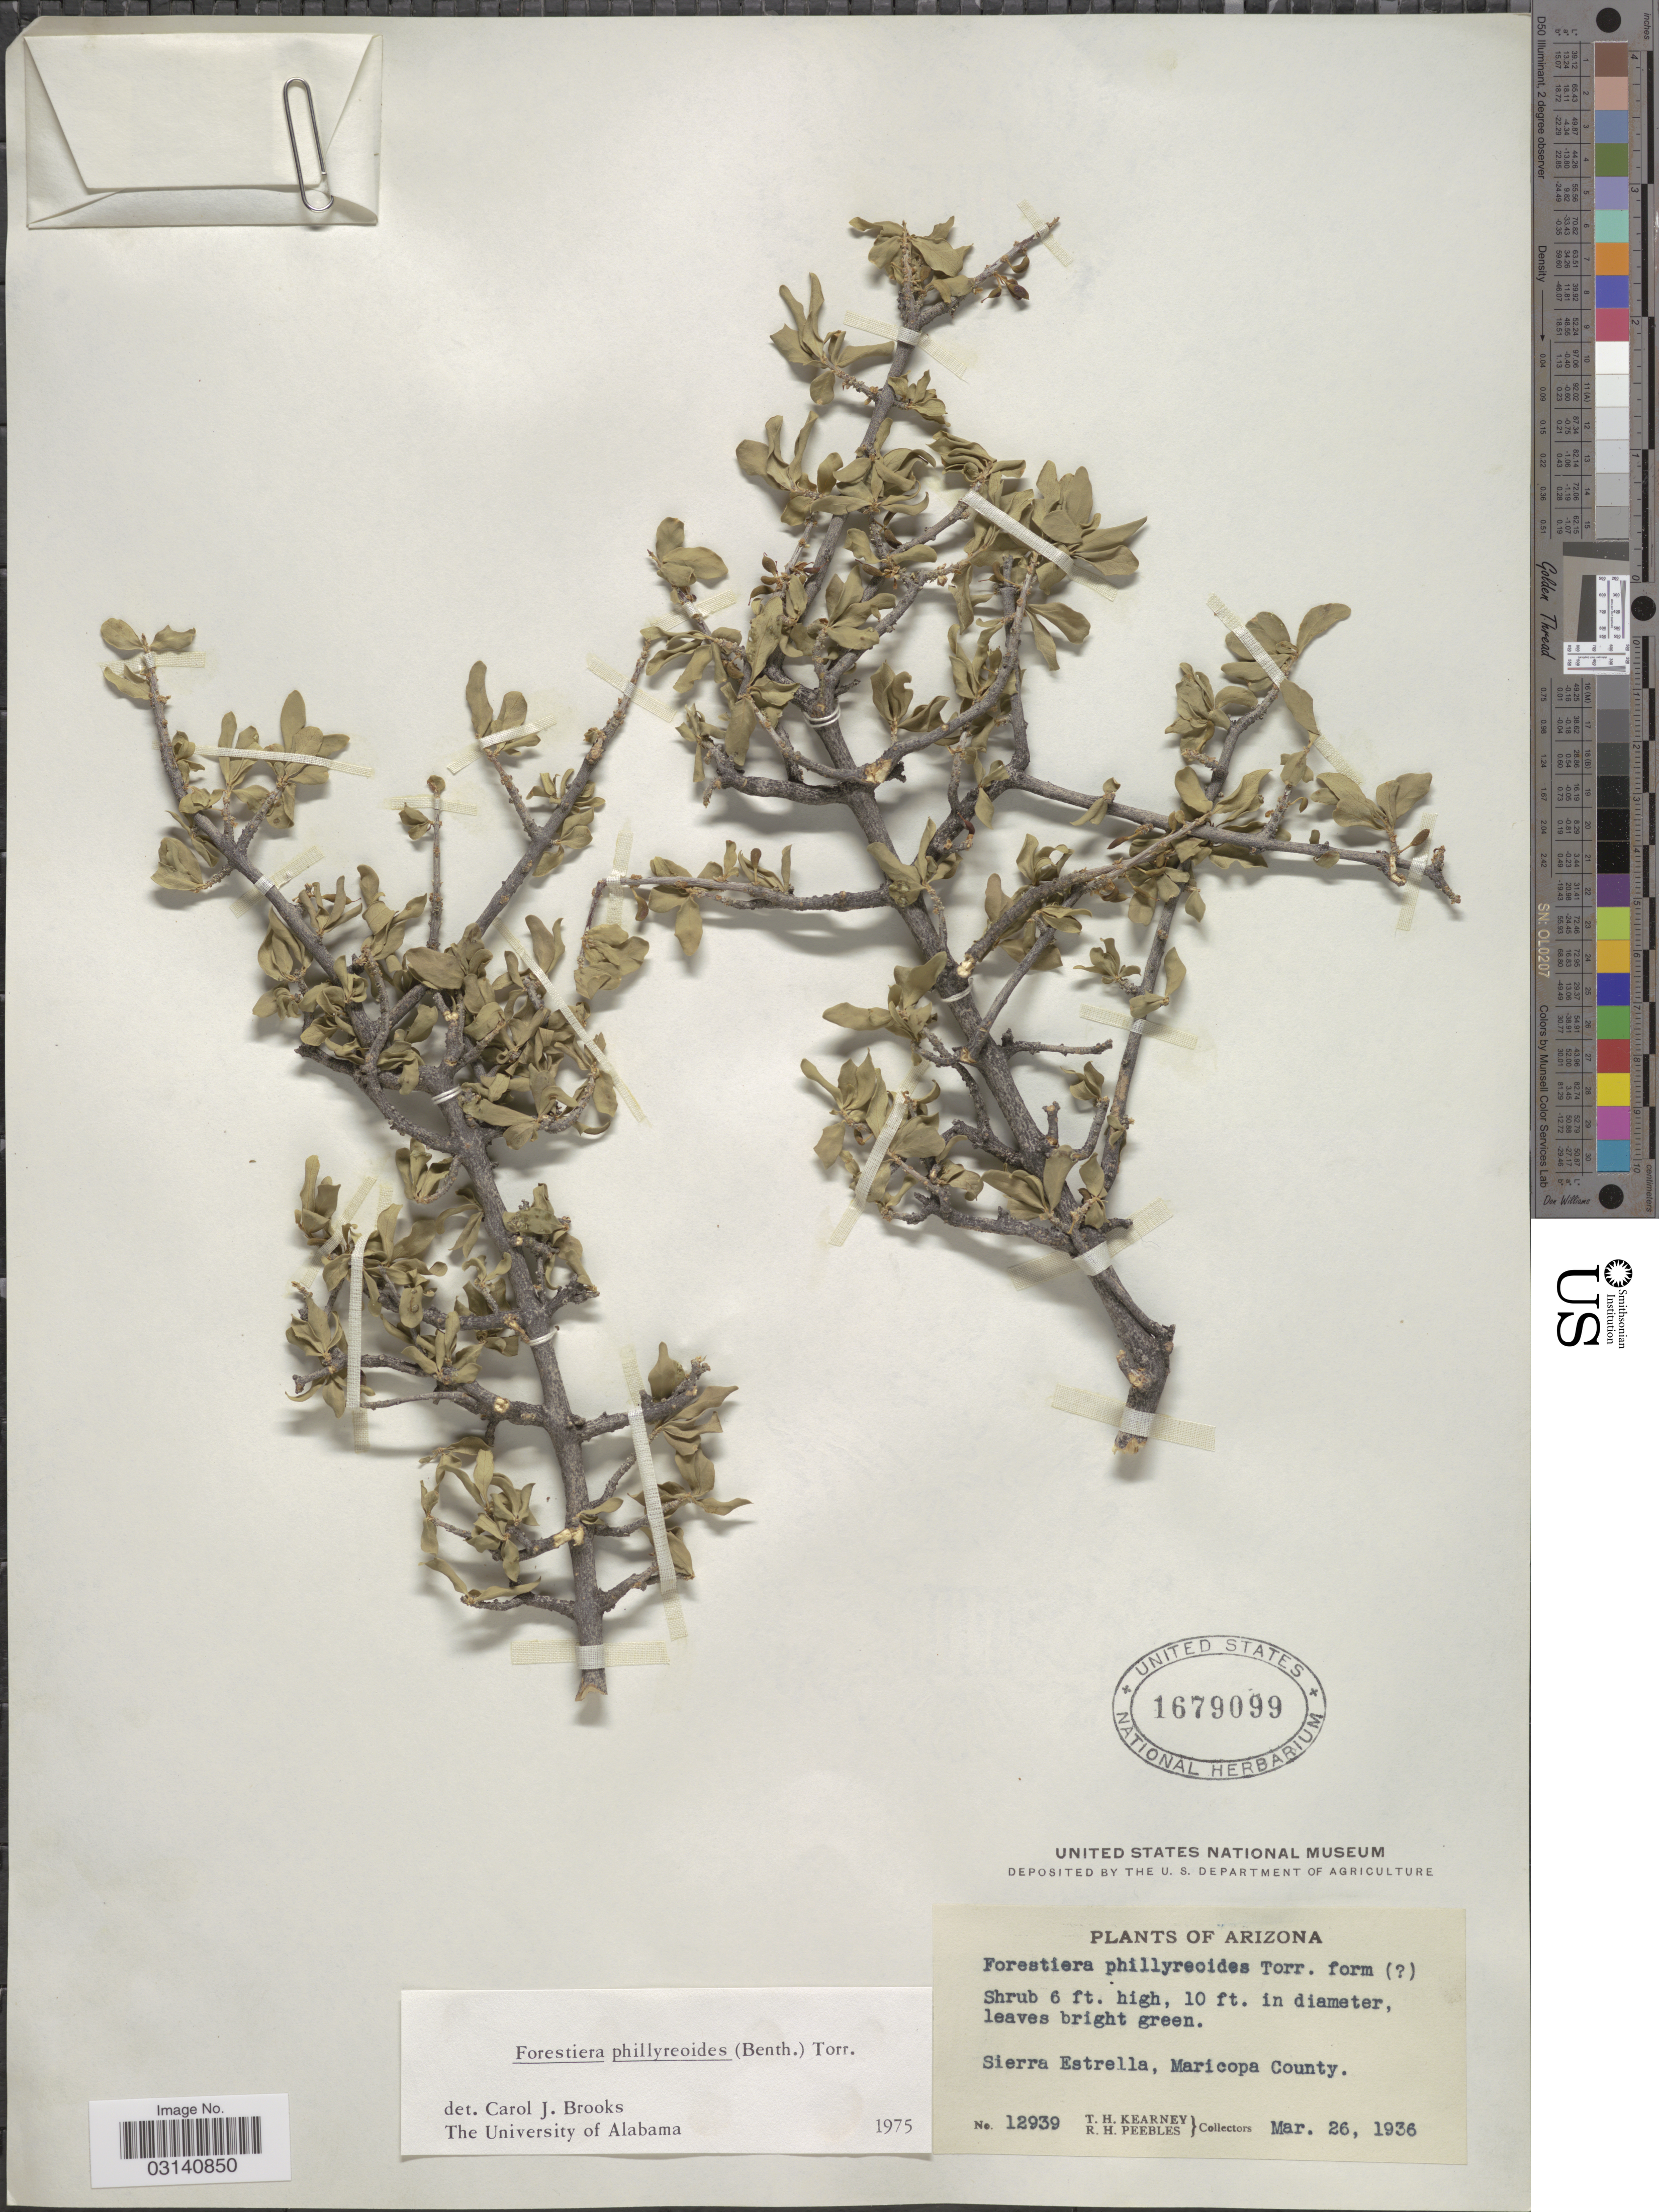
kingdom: Plantae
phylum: Tracheophyta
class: Magnoliopsida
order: Lamiales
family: Oleaceae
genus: Forestiera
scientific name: Forestiera phillyreoides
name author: (Benth.) Torr.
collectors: T. H. Kearney & R. H. Peebles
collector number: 12939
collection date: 1936-03-26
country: United States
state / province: Arizona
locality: Sierra Estrella, Maricopa County.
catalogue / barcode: US 1679099